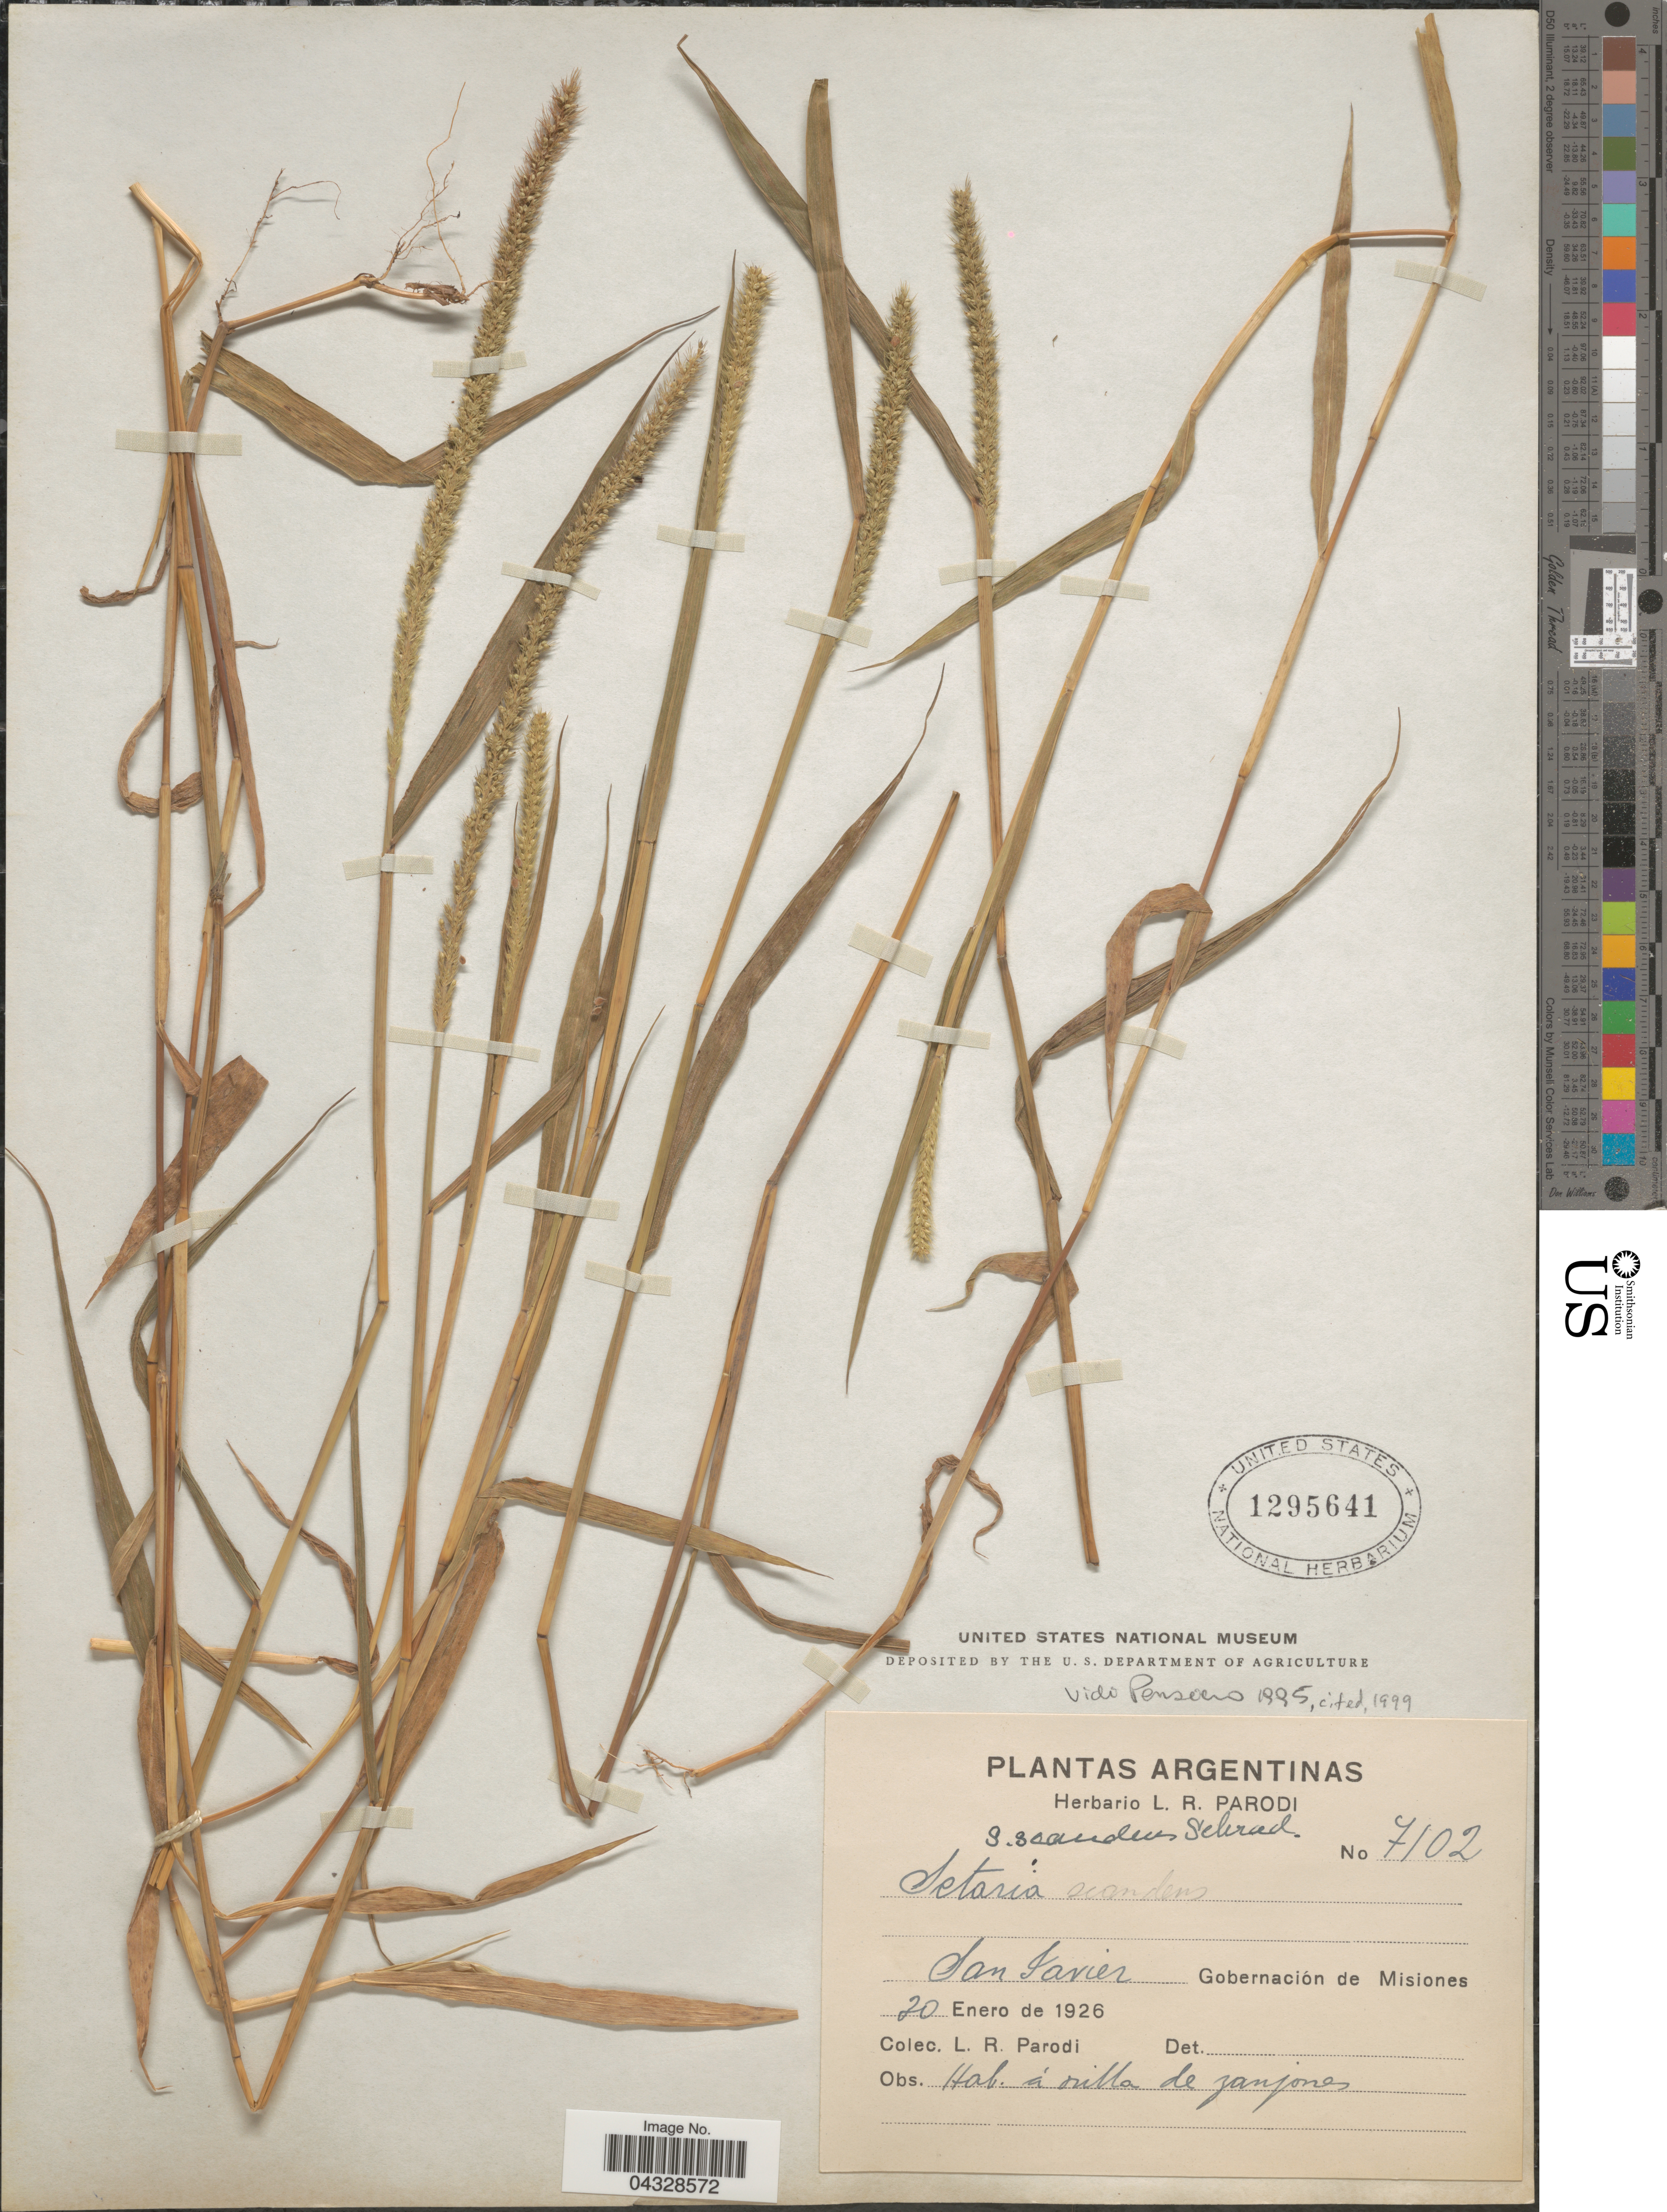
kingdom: Plantae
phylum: Tracheophyta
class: Liliopsida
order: Poales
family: Poaceae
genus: Setaria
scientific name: Setaria scandens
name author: Schrad. ex Schult.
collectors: L. R. Parodi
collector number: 7102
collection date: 1926-01-20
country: Argentina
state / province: Misiones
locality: San Javier Gobernación de Misiones.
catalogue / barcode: US 1295641